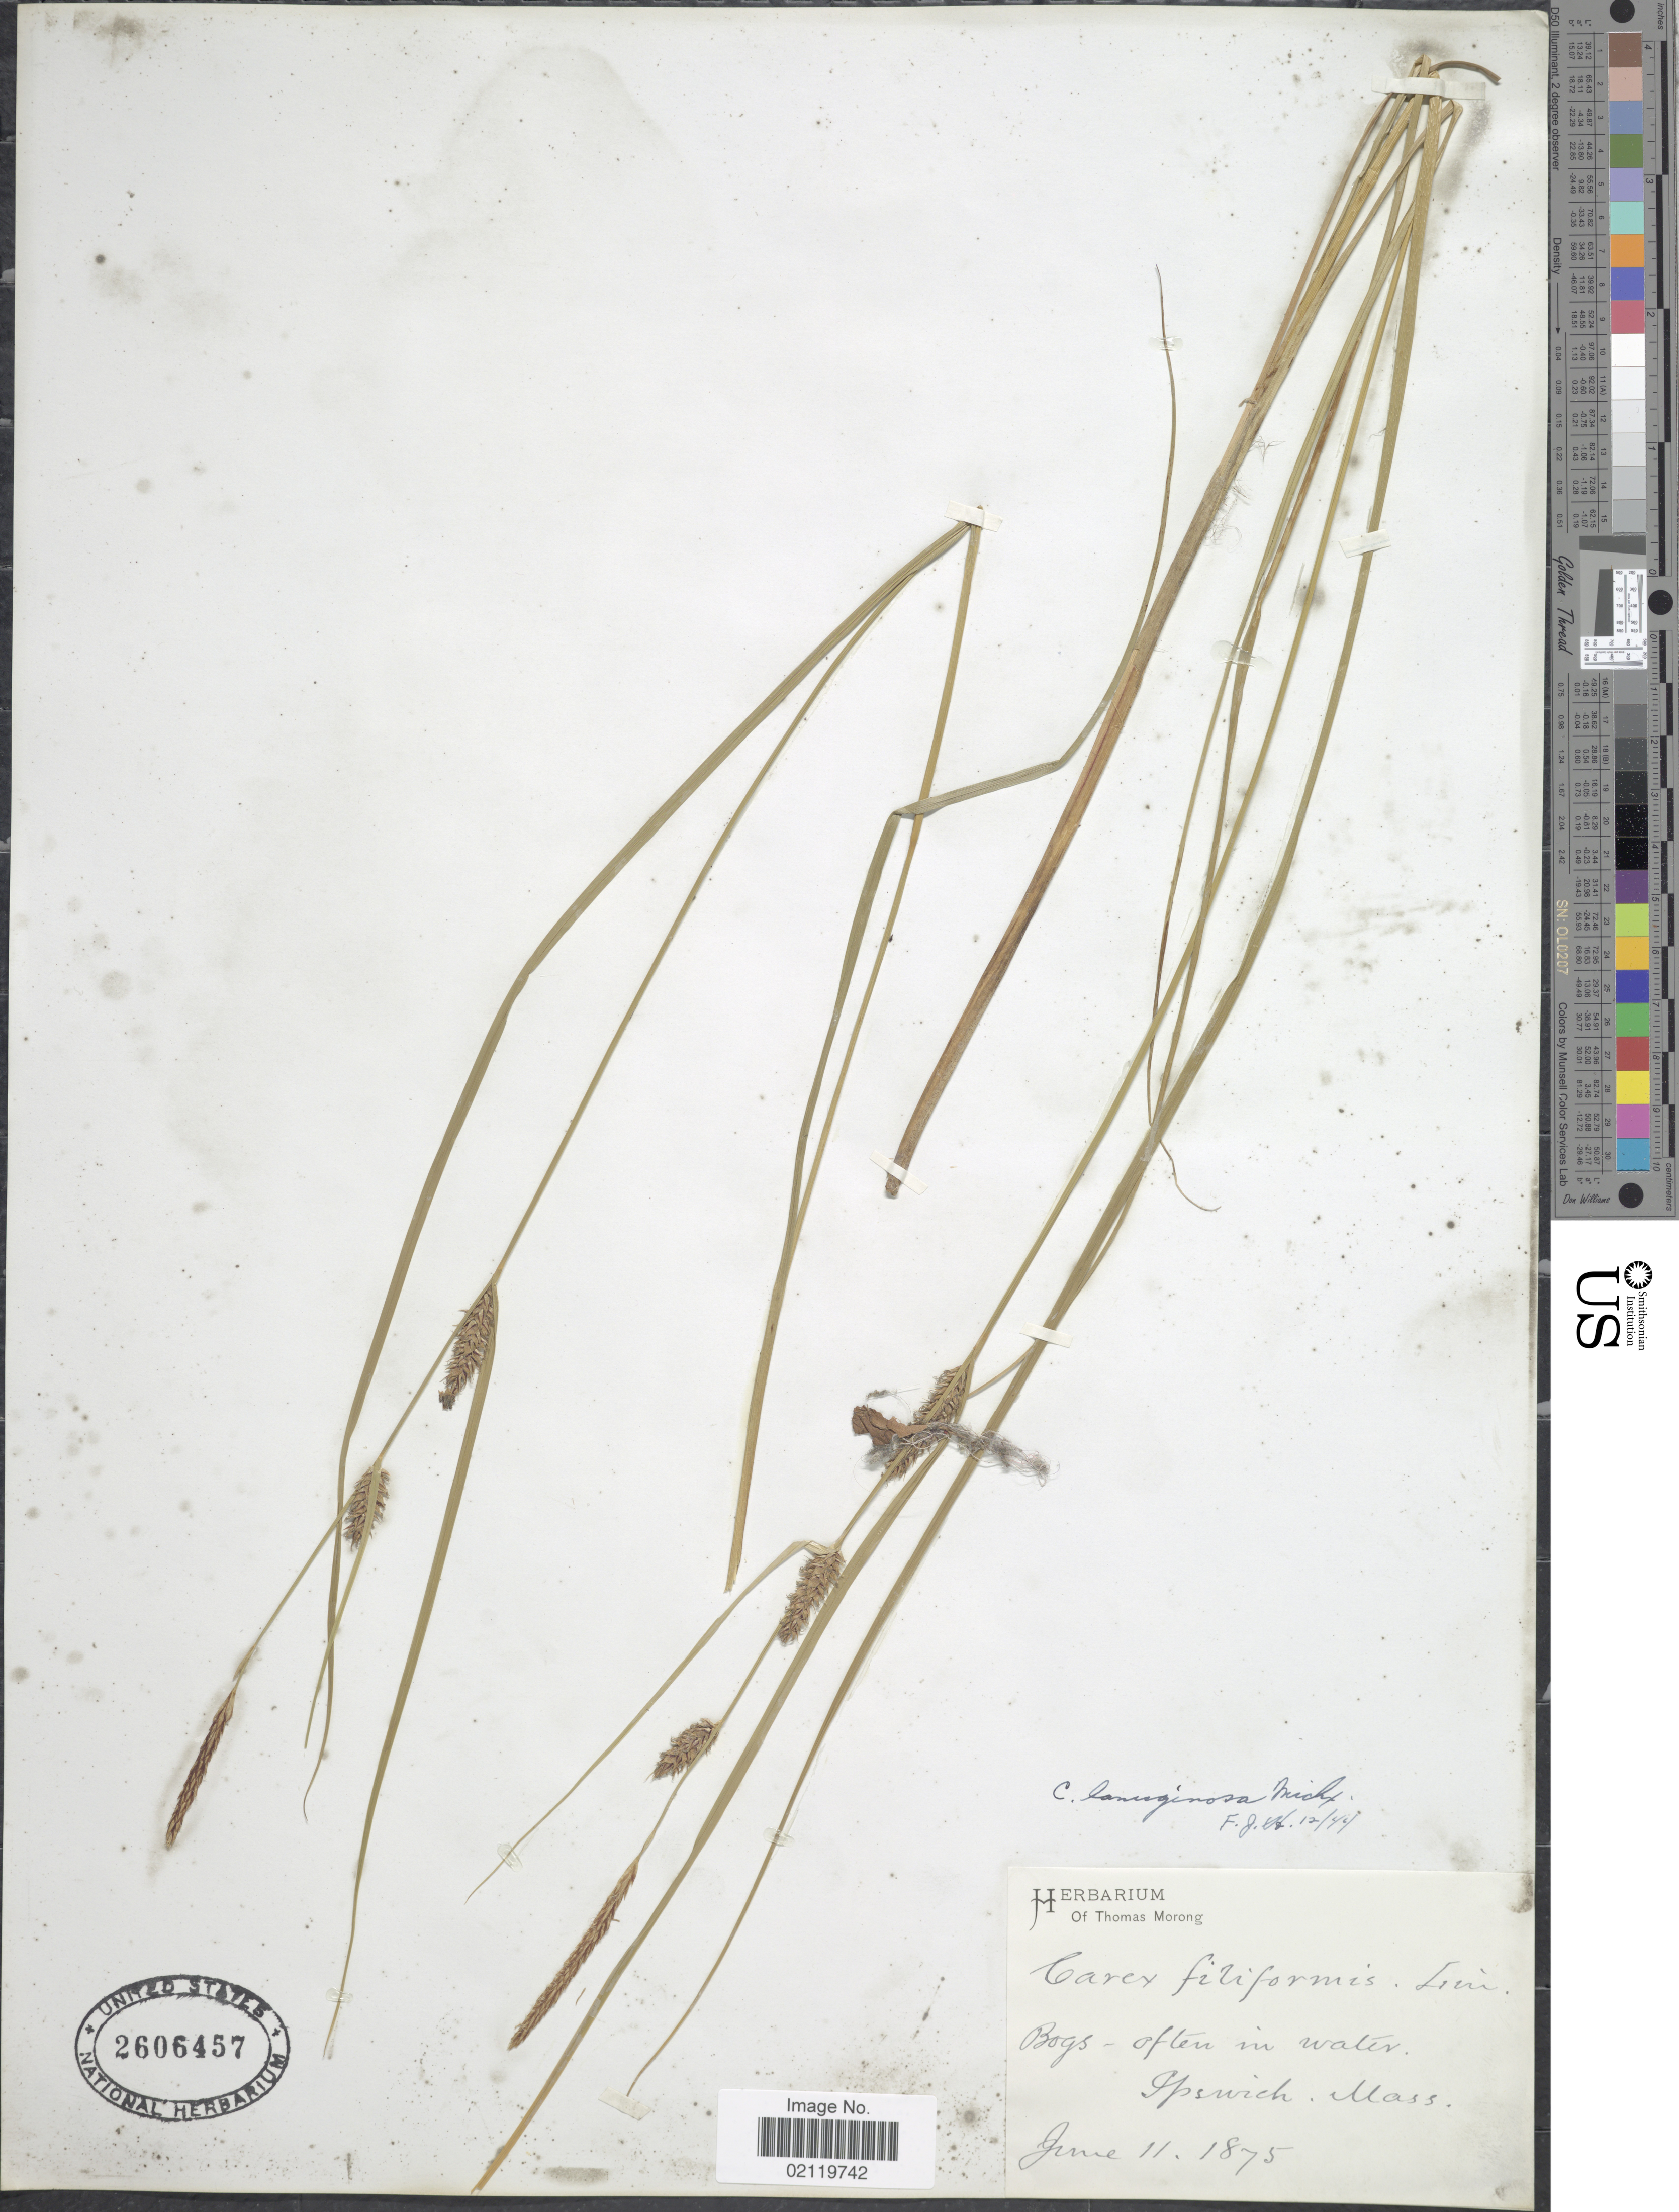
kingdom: Plantae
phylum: Tracheophyta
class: Liliopsida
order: Poales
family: Cyperaceae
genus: Carex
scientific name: Carex pellita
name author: Muhl. ex Willd.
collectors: ex Herb. T. Morong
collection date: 1875-06-11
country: United States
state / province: Massachusetts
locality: Bogs- often in water. Ipswich. Mass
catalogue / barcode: US 2606457